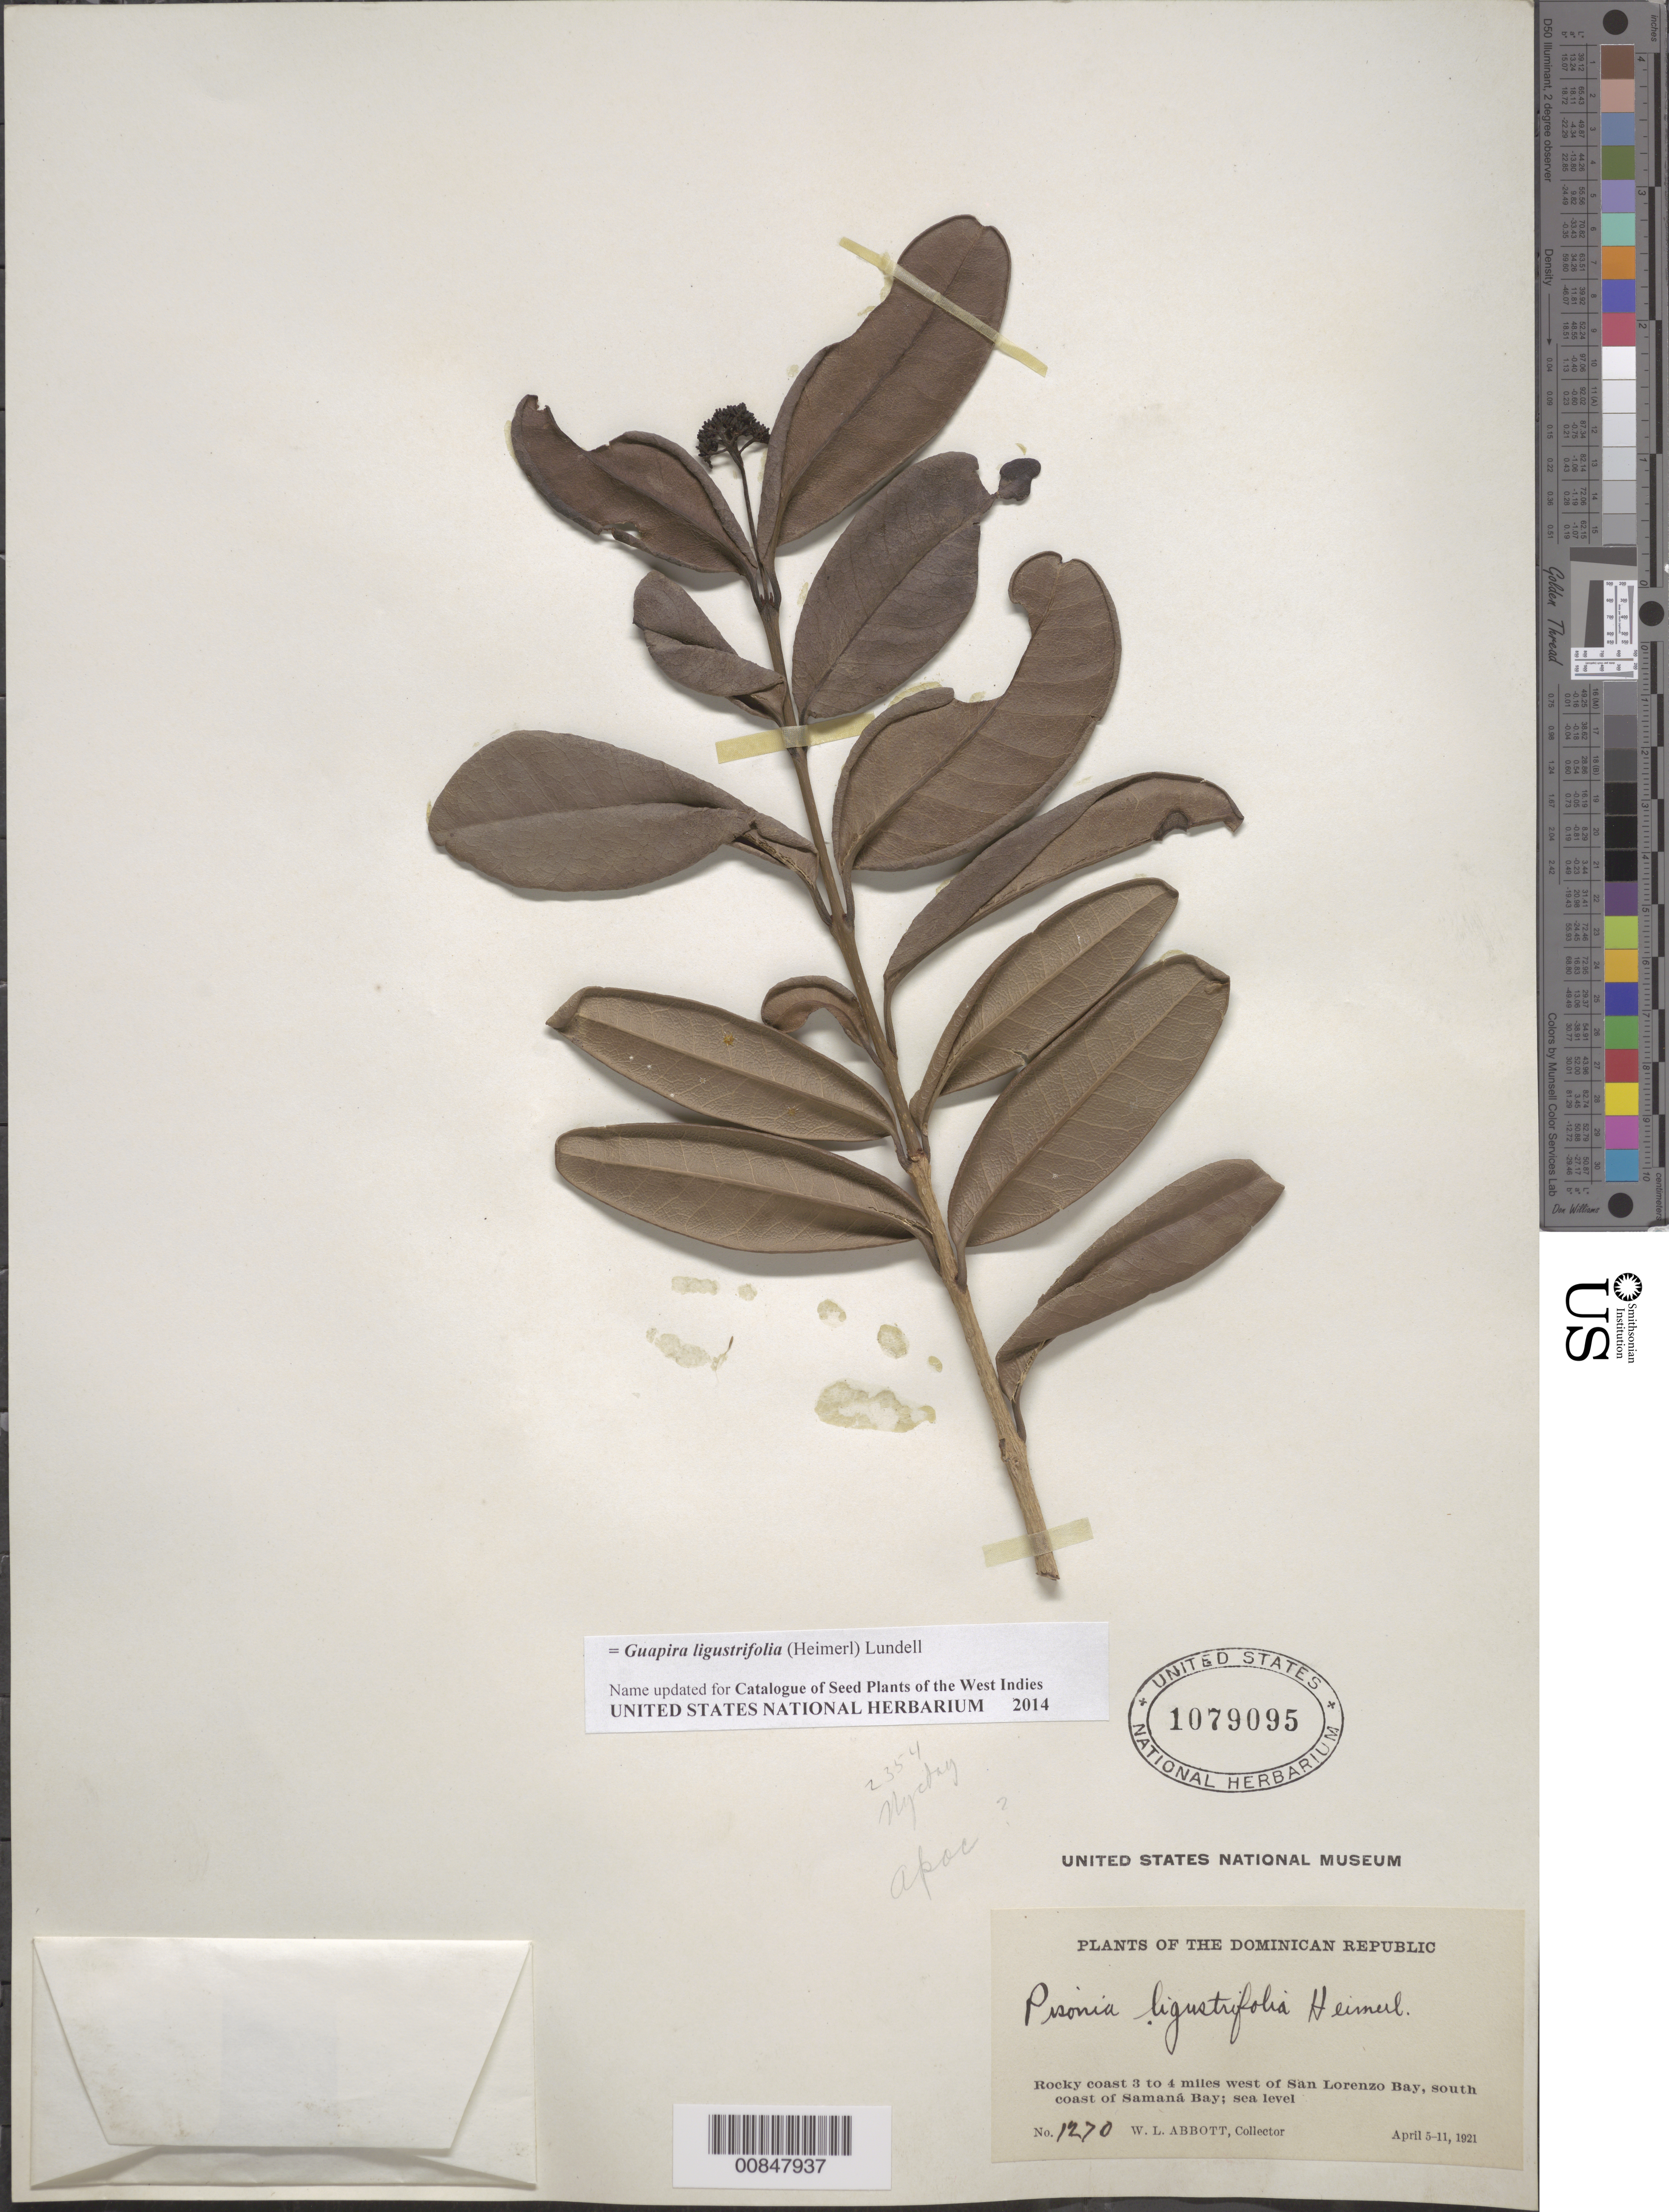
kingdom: Plantae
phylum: Tracheophyta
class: Magnoliopsida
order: Caryophyllales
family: Nyctaginaceae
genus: Guapira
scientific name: Guapira ligustrifolia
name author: (Heimerl) Lundell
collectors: W. L. Abbott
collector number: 1270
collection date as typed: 05 Apr 1921 to 11 Apr 1921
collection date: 1921-04-05/1921-04-11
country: Dominican Republic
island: Hispaniola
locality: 3 to 4 miles west of San Lorenzo Bay, south coast of Samaná Bay.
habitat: Rocky coast.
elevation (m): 0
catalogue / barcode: US 1079095